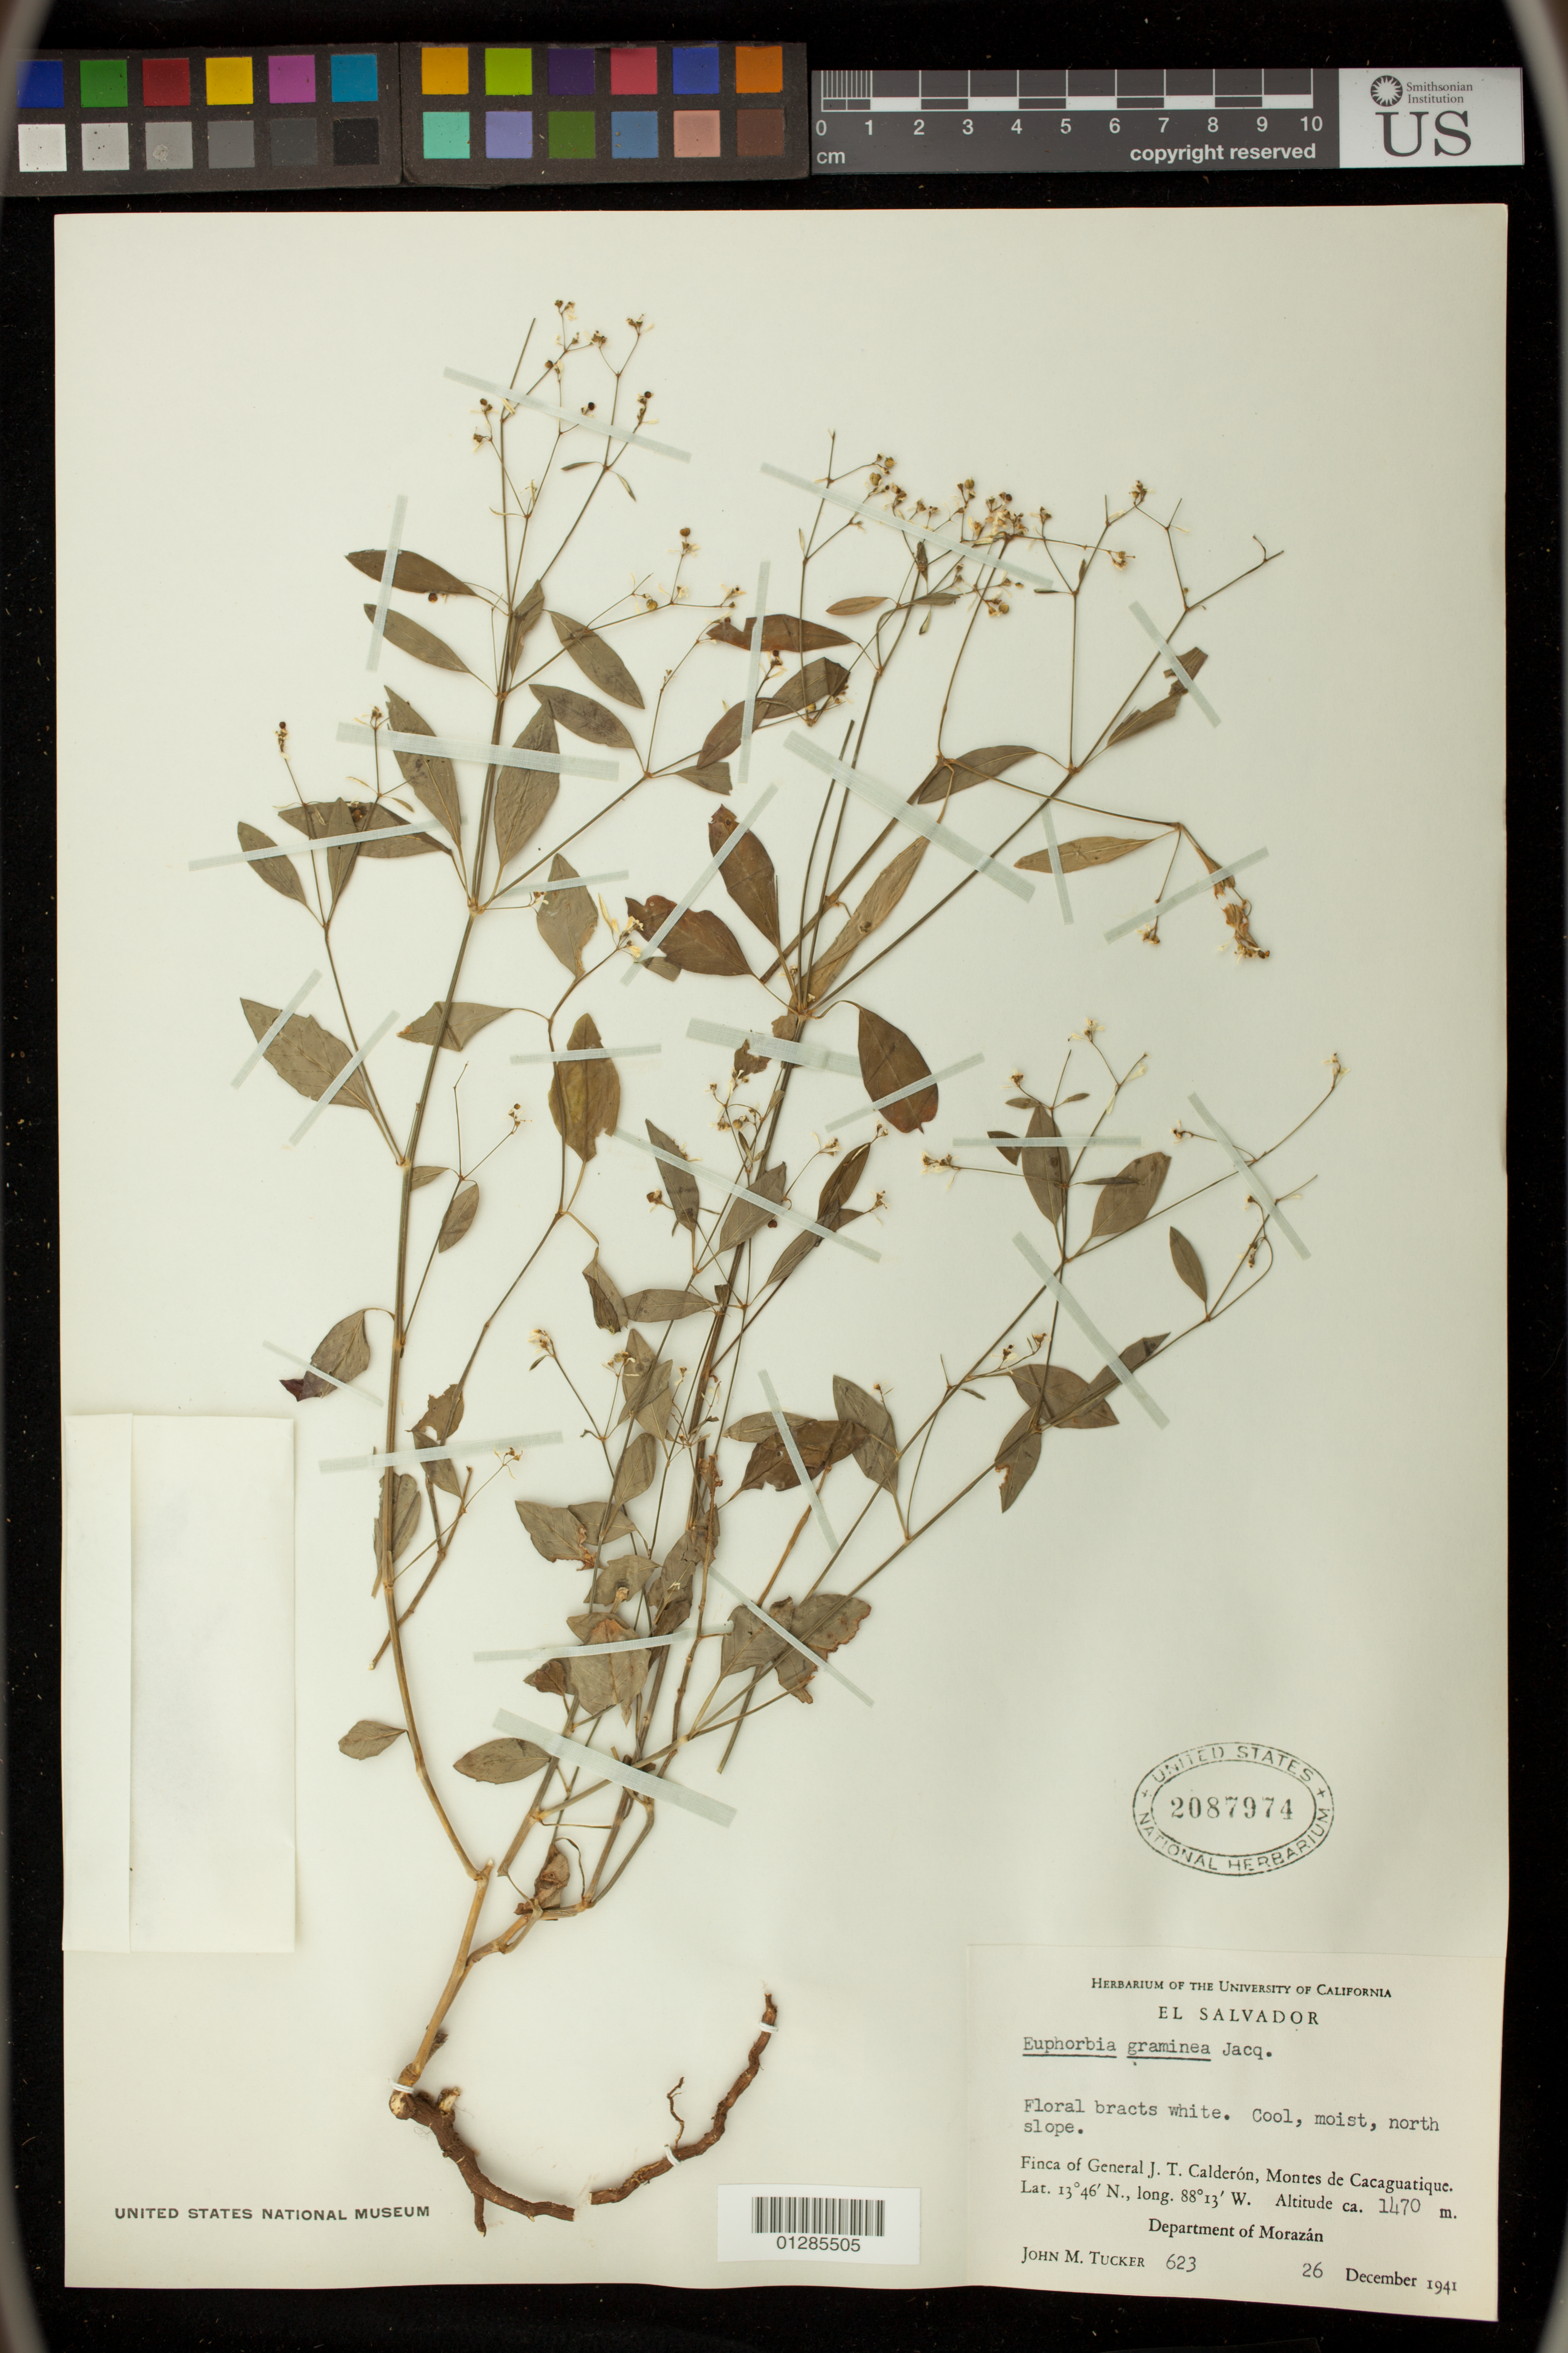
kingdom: Plantae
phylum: Tracheophyta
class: Magnoliopsida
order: Malpighiales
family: Euphorbiaceae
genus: Euphorbia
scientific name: Euphorbia graminea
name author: Jacq.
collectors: J. M. Tucker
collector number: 623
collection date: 1941-12-26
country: El Salvador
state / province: Morazan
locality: Montes de Cacaguatique.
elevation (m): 1470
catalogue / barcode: US 2087974